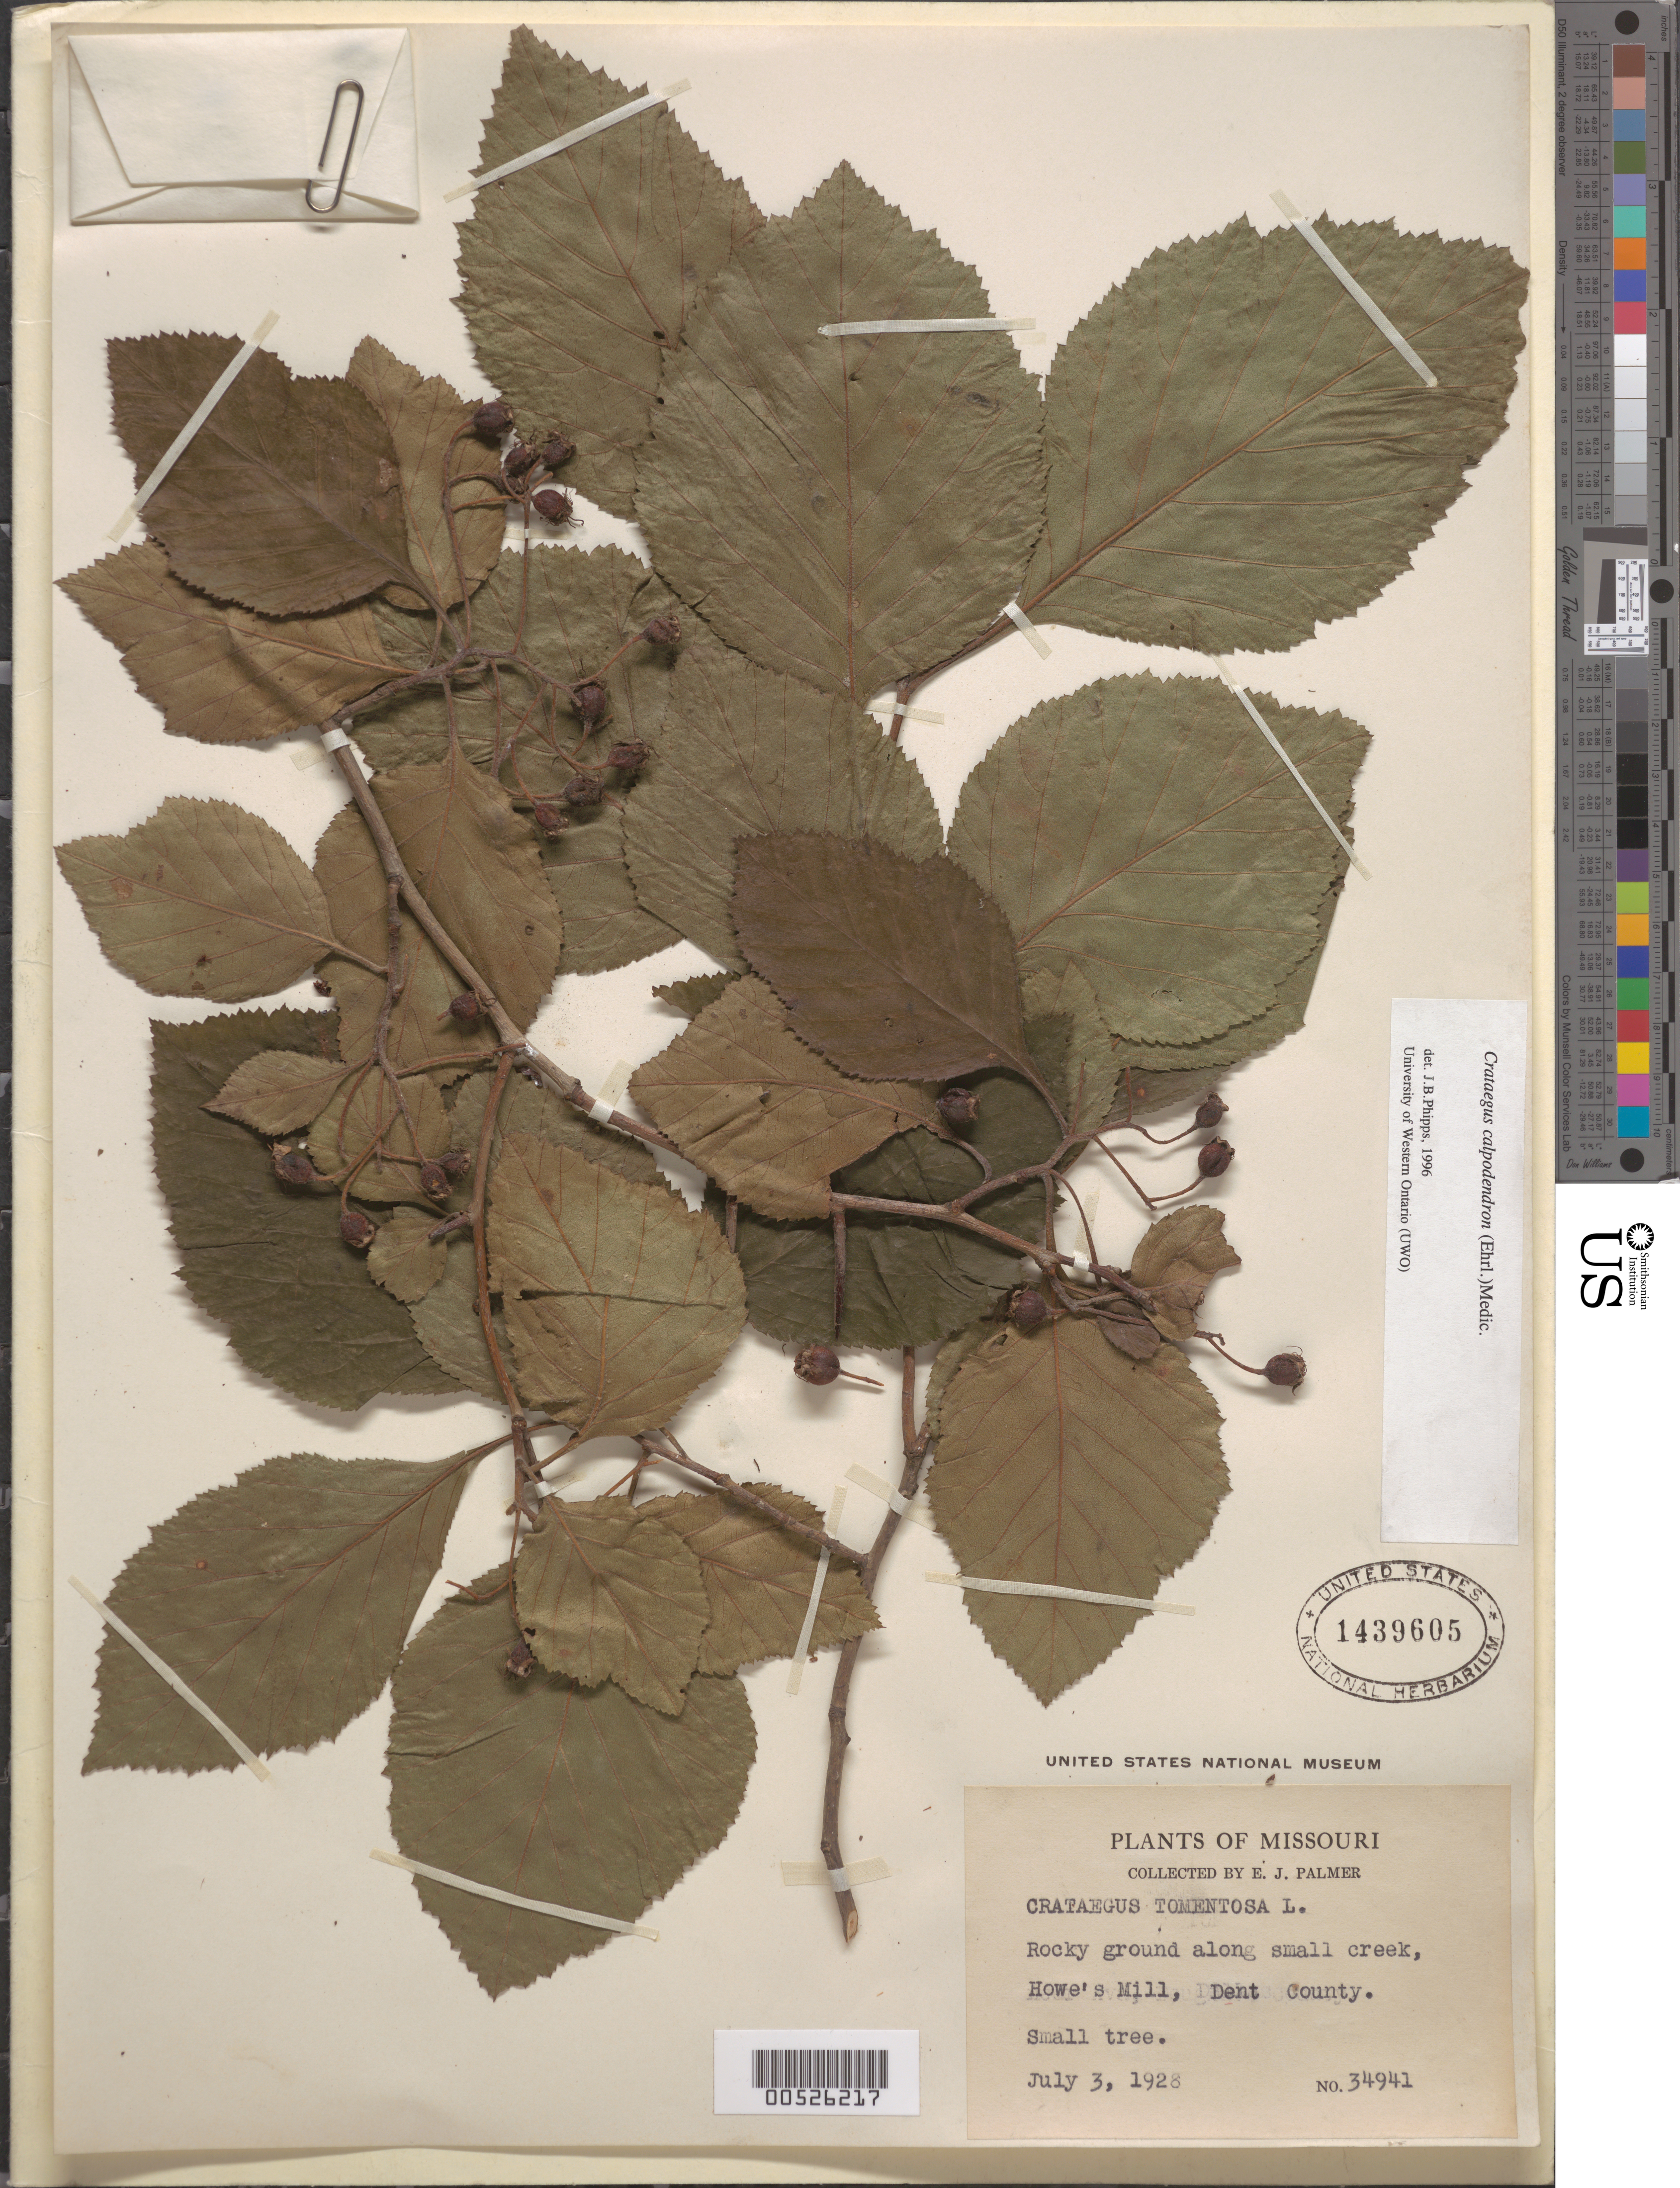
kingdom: Plantae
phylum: Tracheophyta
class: Magnoliopsida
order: Rosales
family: Rosaceae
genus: Crataegus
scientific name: Crataegus calpodendron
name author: (Ehrh.) Medik.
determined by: Phipps, James B., (UWO), University of Western Ontario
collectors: E. J. Palmer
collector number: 34941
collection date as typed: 03 Jul 1928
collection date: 1928-07-03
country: United States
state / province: Missouri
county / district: Dent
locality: Howe's Mill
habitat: Rocky ground along small creek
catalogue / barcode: US 1439605